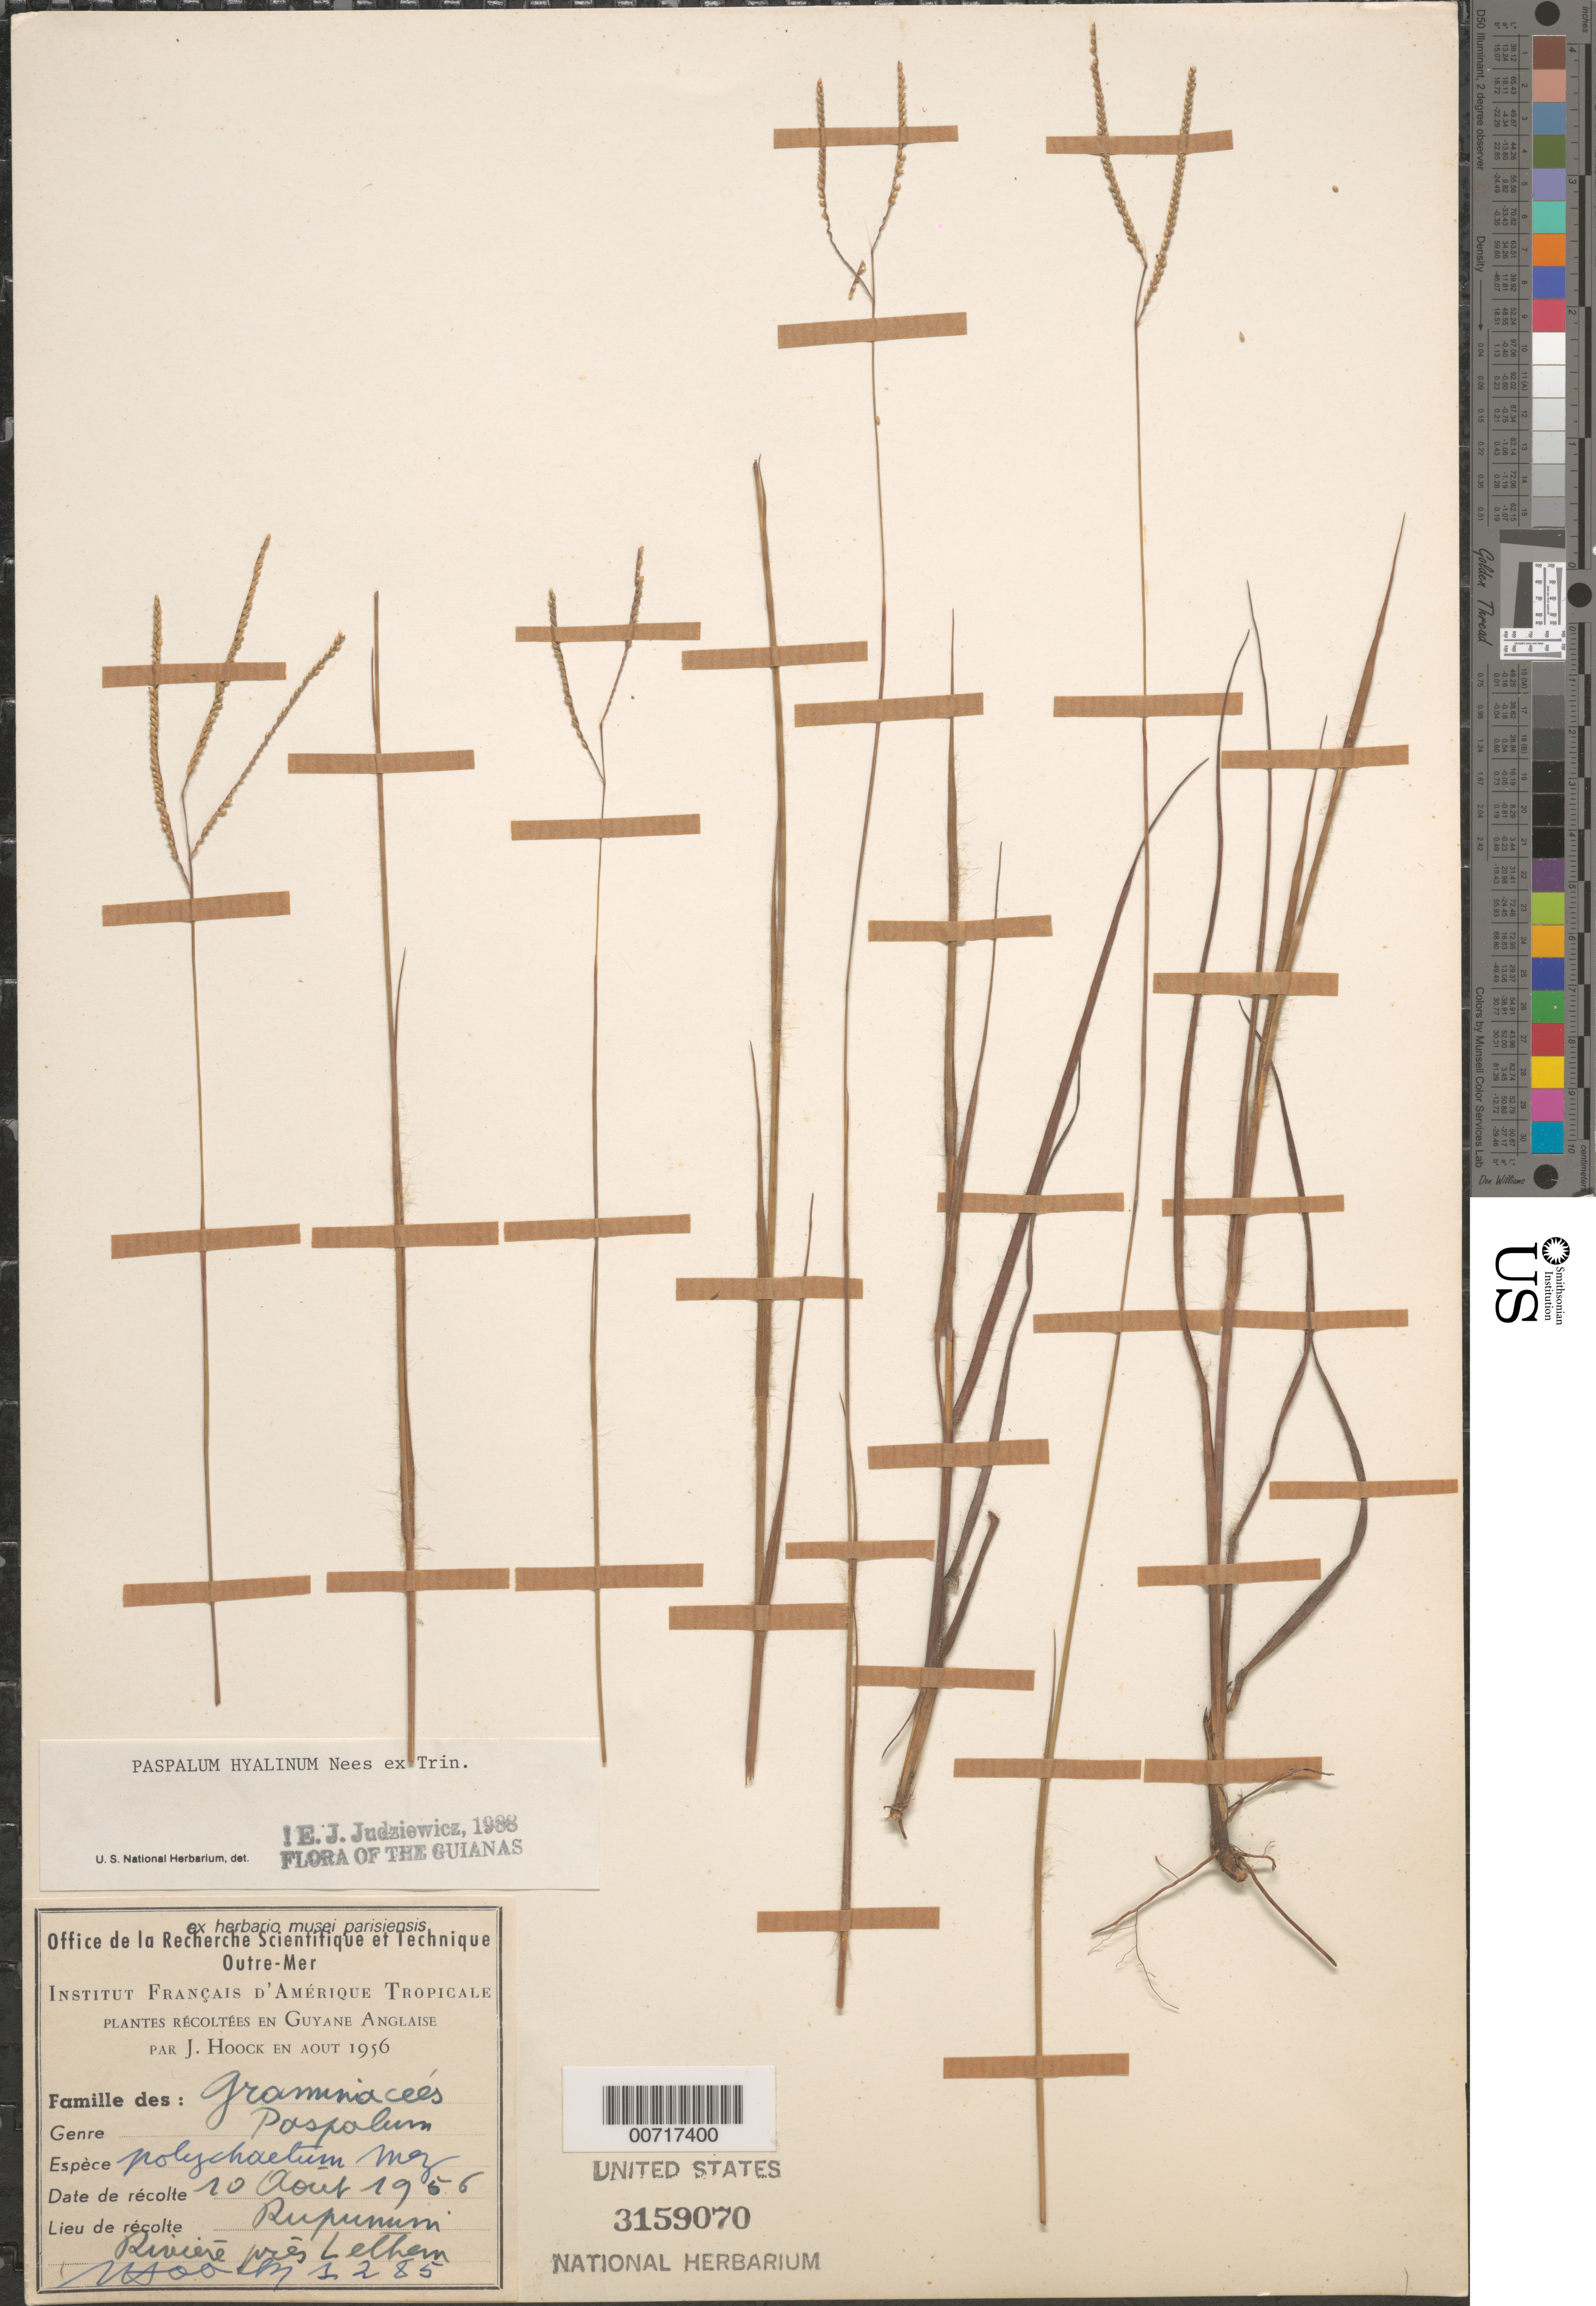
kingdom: Plantae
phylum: Tracheophyta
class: Liliopsida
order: Poales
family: Poaceae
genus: Paspalum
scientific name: Paspalum hyalinum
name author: Nees ex Trin.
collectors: J. Hoock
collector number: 1285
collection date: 1956-08-10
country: Guyana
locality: Guyane Anglaise. Rupununi. Riviére prés Lethem.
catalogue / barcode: US 3159070